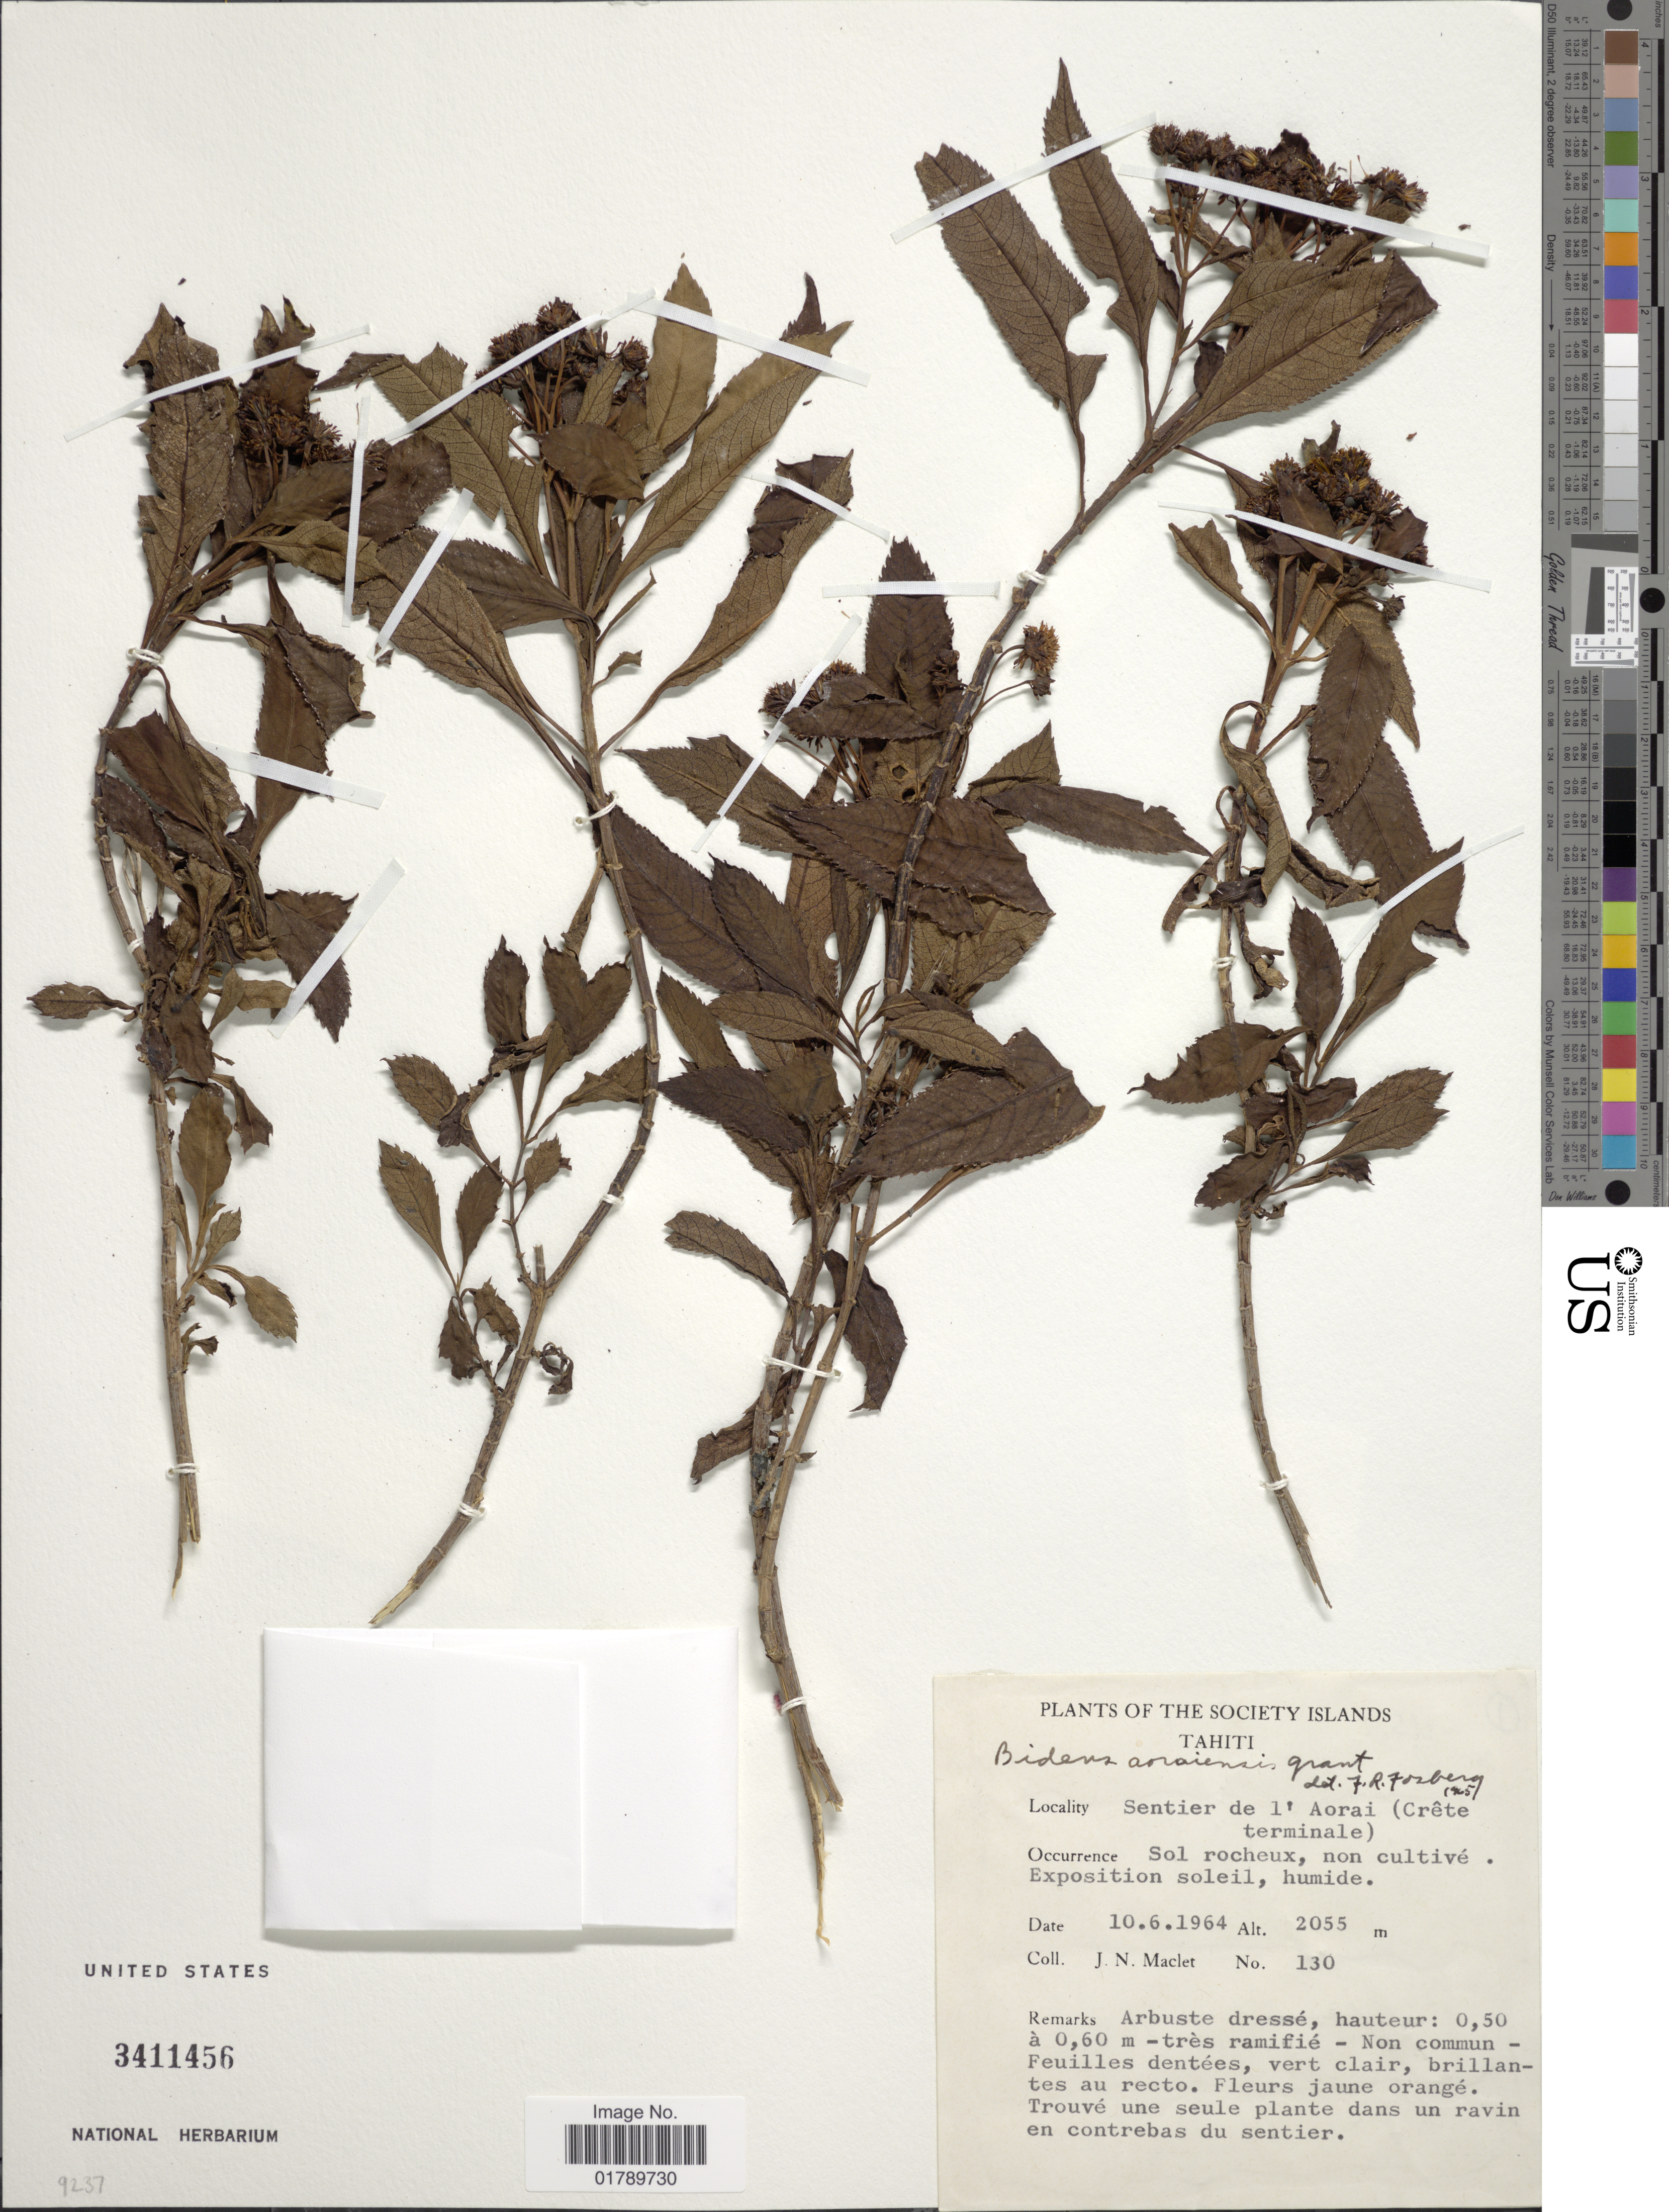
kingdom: Plantae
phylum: Tracheophyta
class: Magnoliopsida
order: Asterales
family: Asteraceae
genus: Bidens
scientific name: Bidens aoraiensis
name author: M.L. Grant ex Sherff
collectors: J. Maclet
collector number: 130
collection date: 1964-06-10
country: French Polynesia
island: Tahiti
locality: The Society Islands. Tahiti. Sentier de l'Aorai (Crete terminale)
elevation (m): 2055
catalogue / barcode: US 3411456